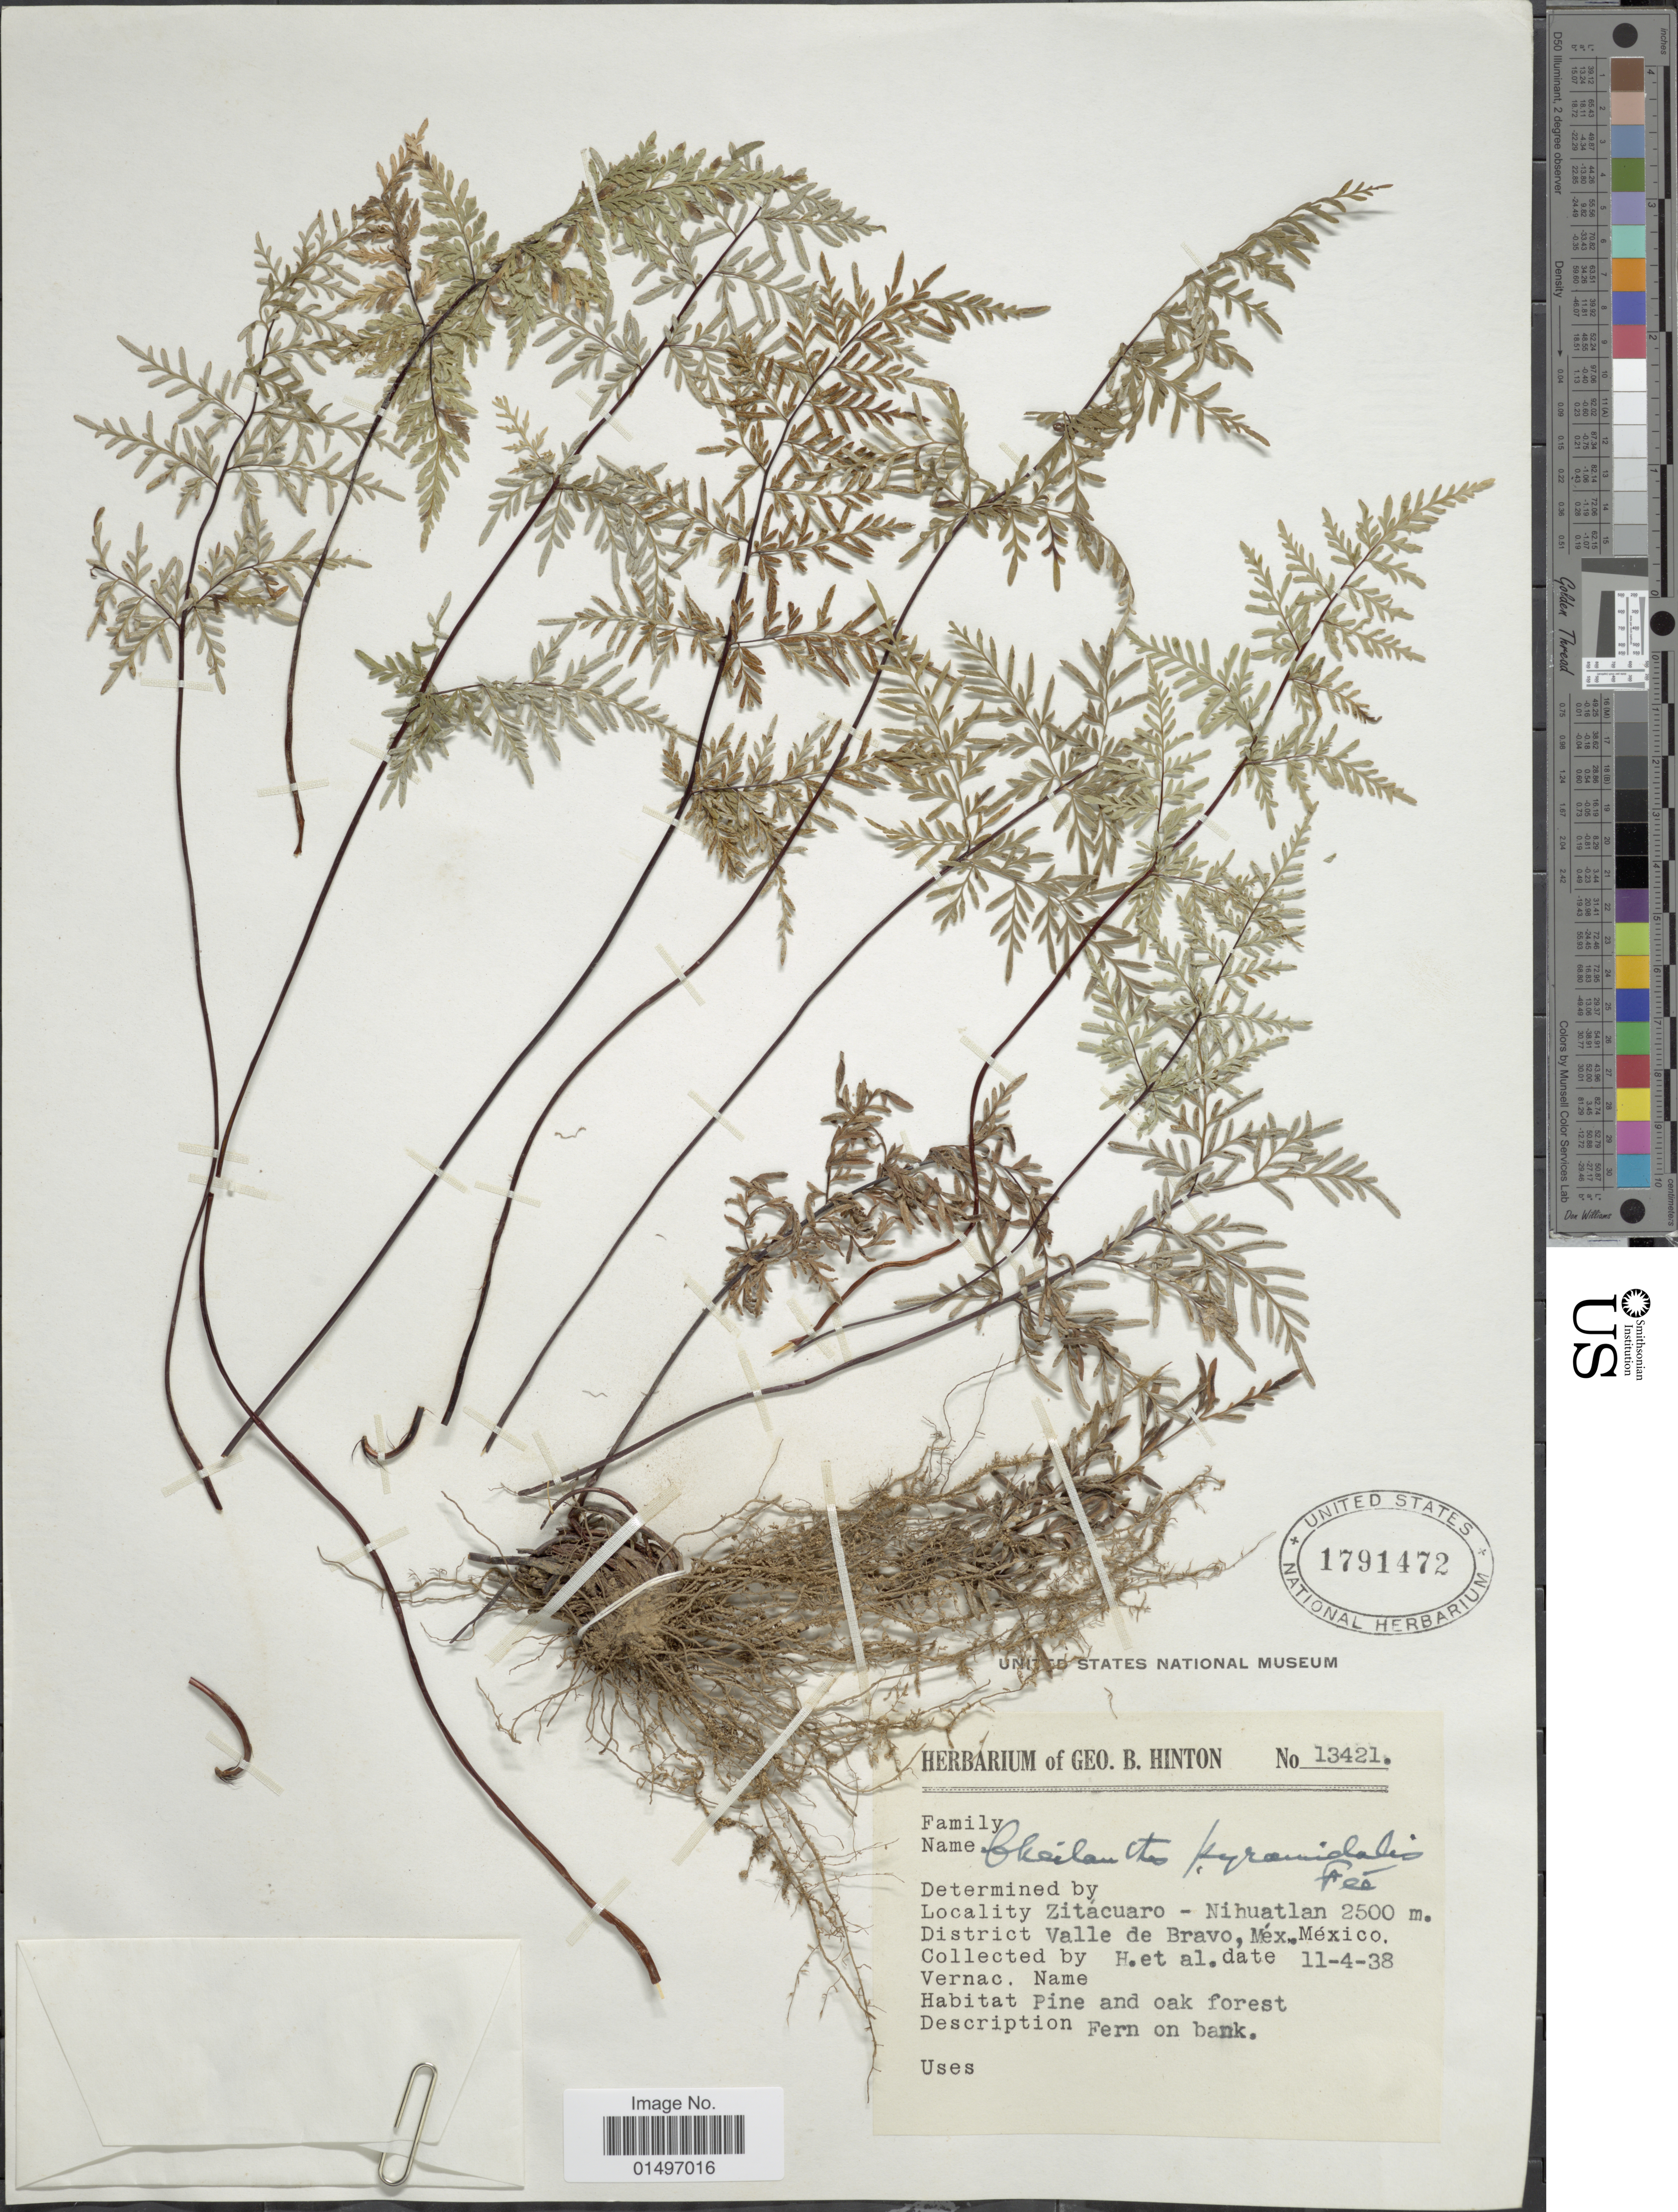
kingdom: Plantae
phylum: Tracheophyta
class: Polypodiopsida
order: Polypodiales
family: Pteridaceae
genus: Gaga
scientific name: Gaga hirsuta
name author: (Link) Fay W. Li & Windham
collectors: G. B. Hinton & et al.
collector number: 13421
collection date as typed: Transcribed d/m/y: 11/4/38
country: Mexico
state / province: México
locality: Mexico, Zitacuro-Nihuantlan, Valle de Bravo.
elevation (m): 2500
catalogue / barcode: US 1791472